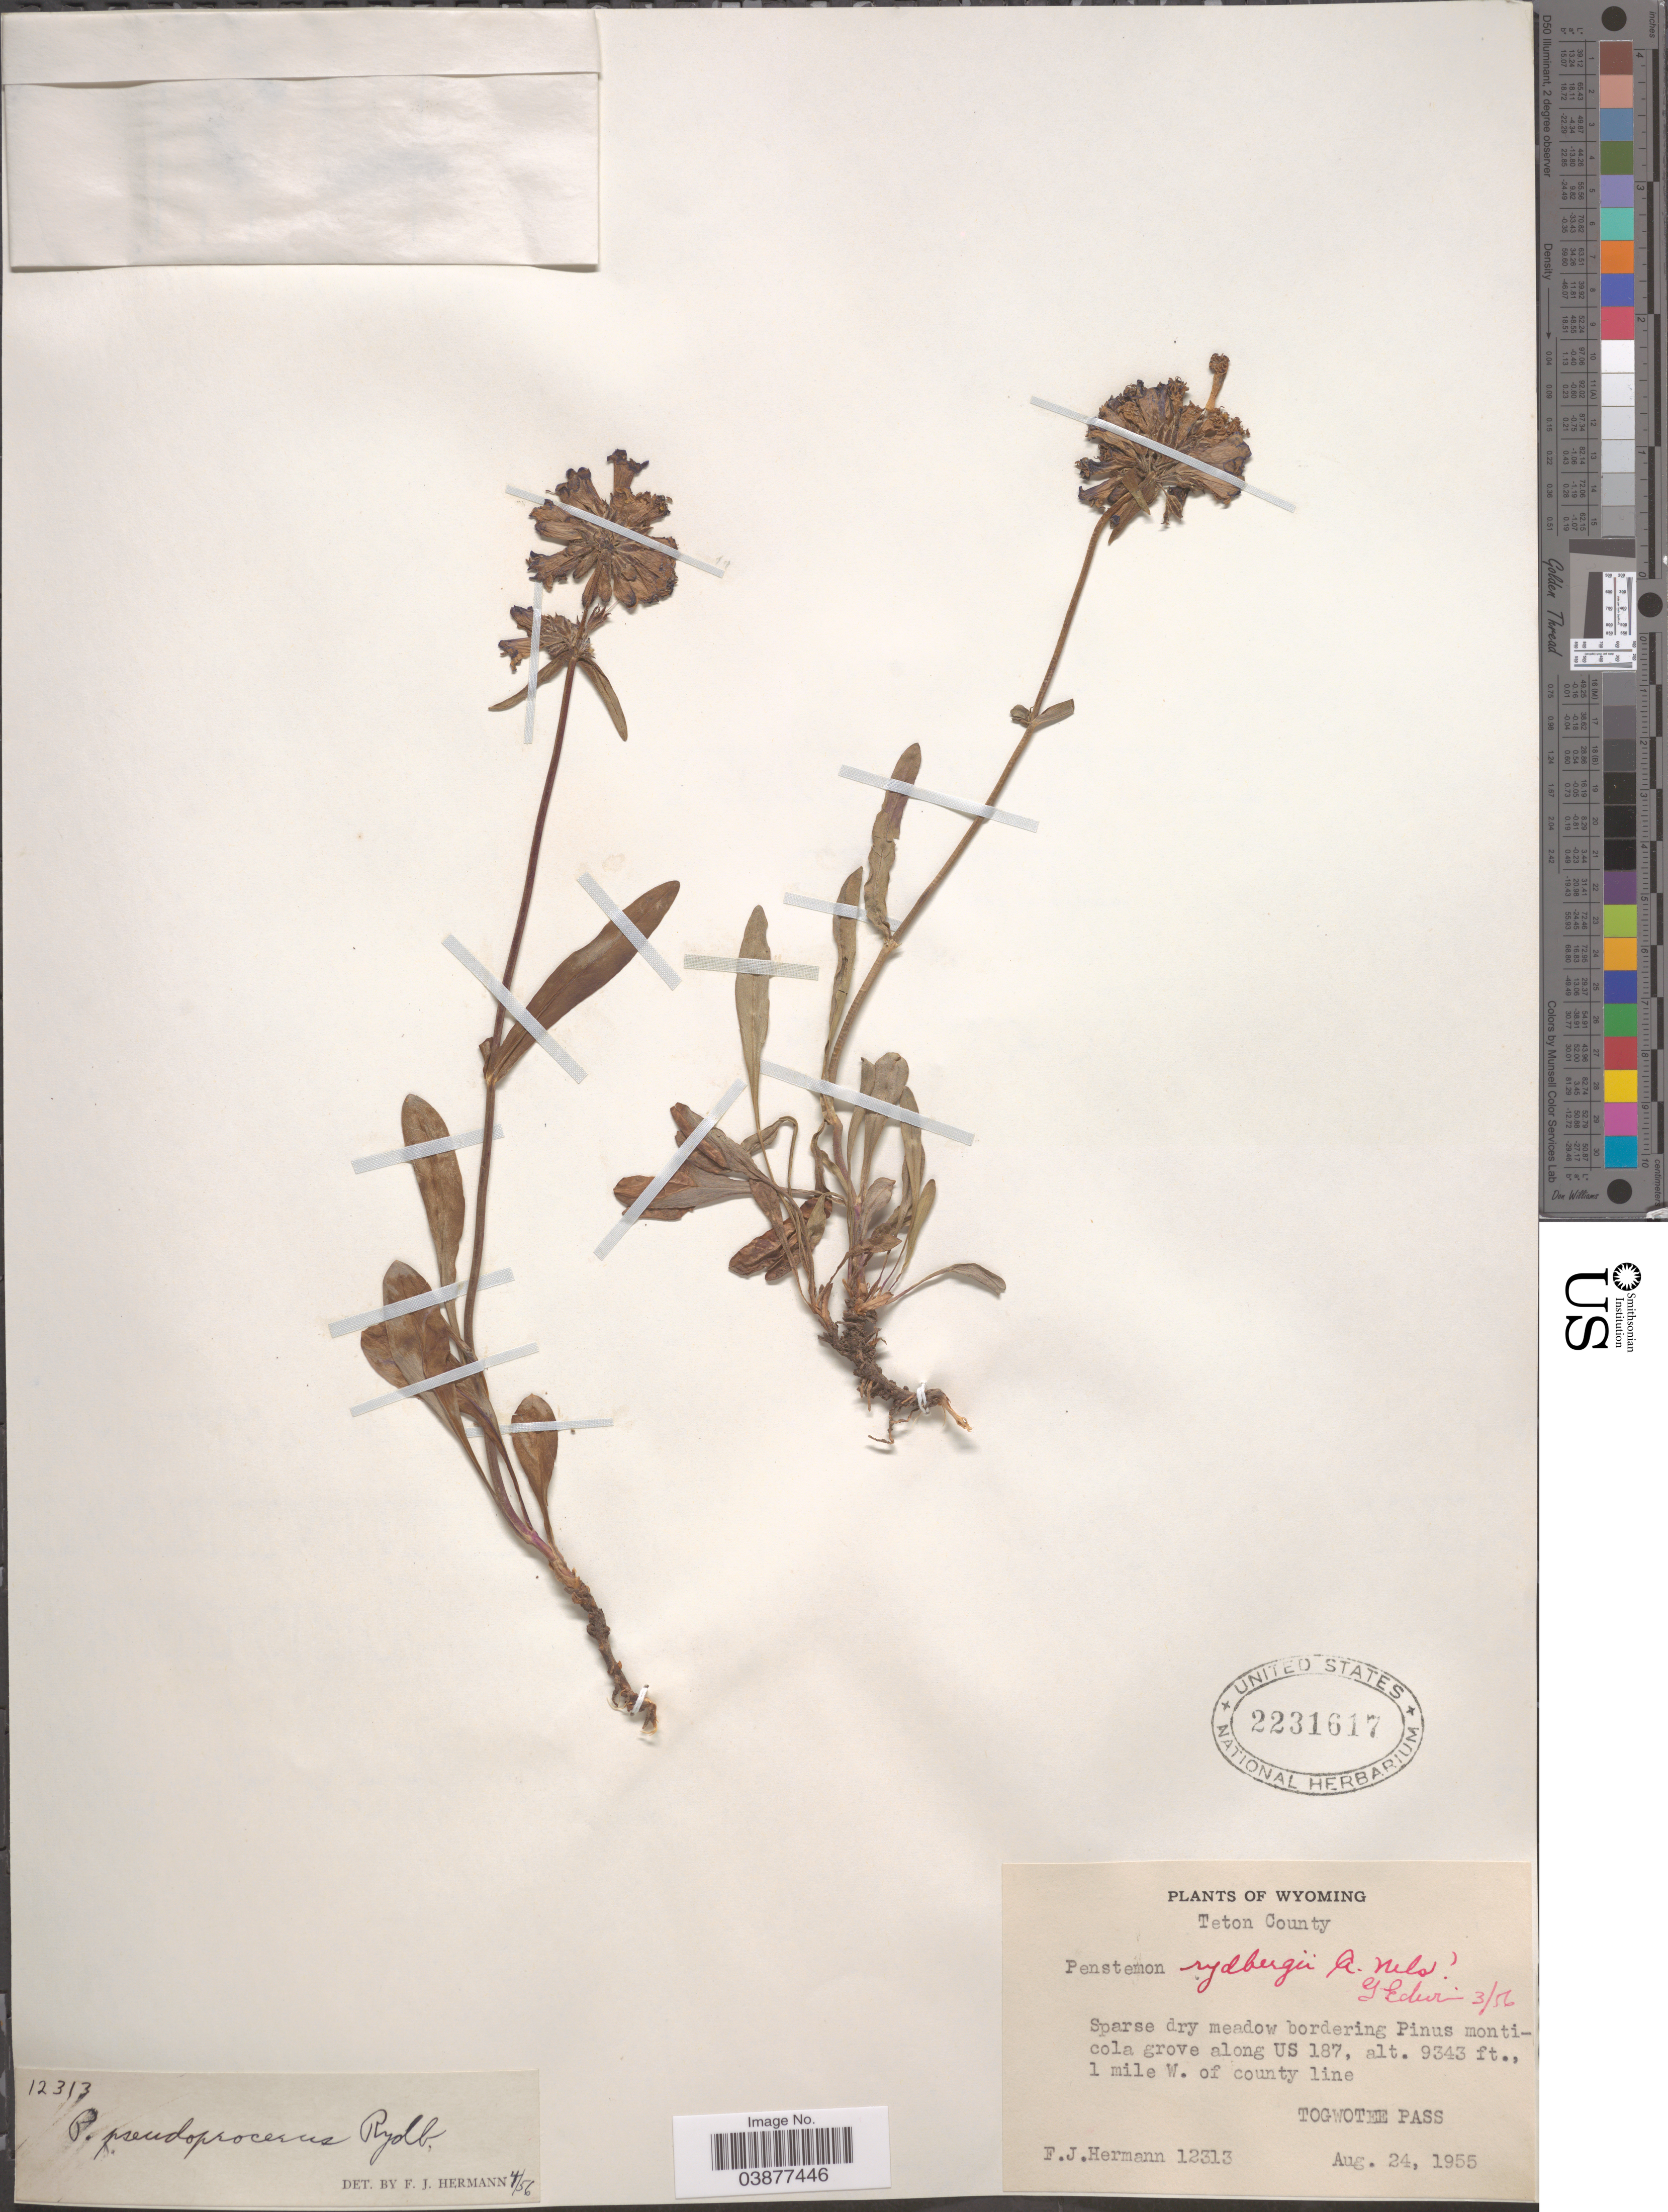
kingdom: Plantae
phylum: Tracheophyta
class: Magnoliopsida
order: Lamiales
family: Plantaginaceae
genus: Penstemon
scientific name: Penstemon pseudoprocerus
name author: Rydb.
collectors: F. J. Hermann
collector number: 12313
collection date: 1955-08-24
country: United States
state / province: Wyoming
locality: Teton County. Meadow bordering Pinus monticola grove along US 187, 1 mile W. of county line. Togwothee Pass.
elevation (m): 2848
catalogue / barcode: US 2231617